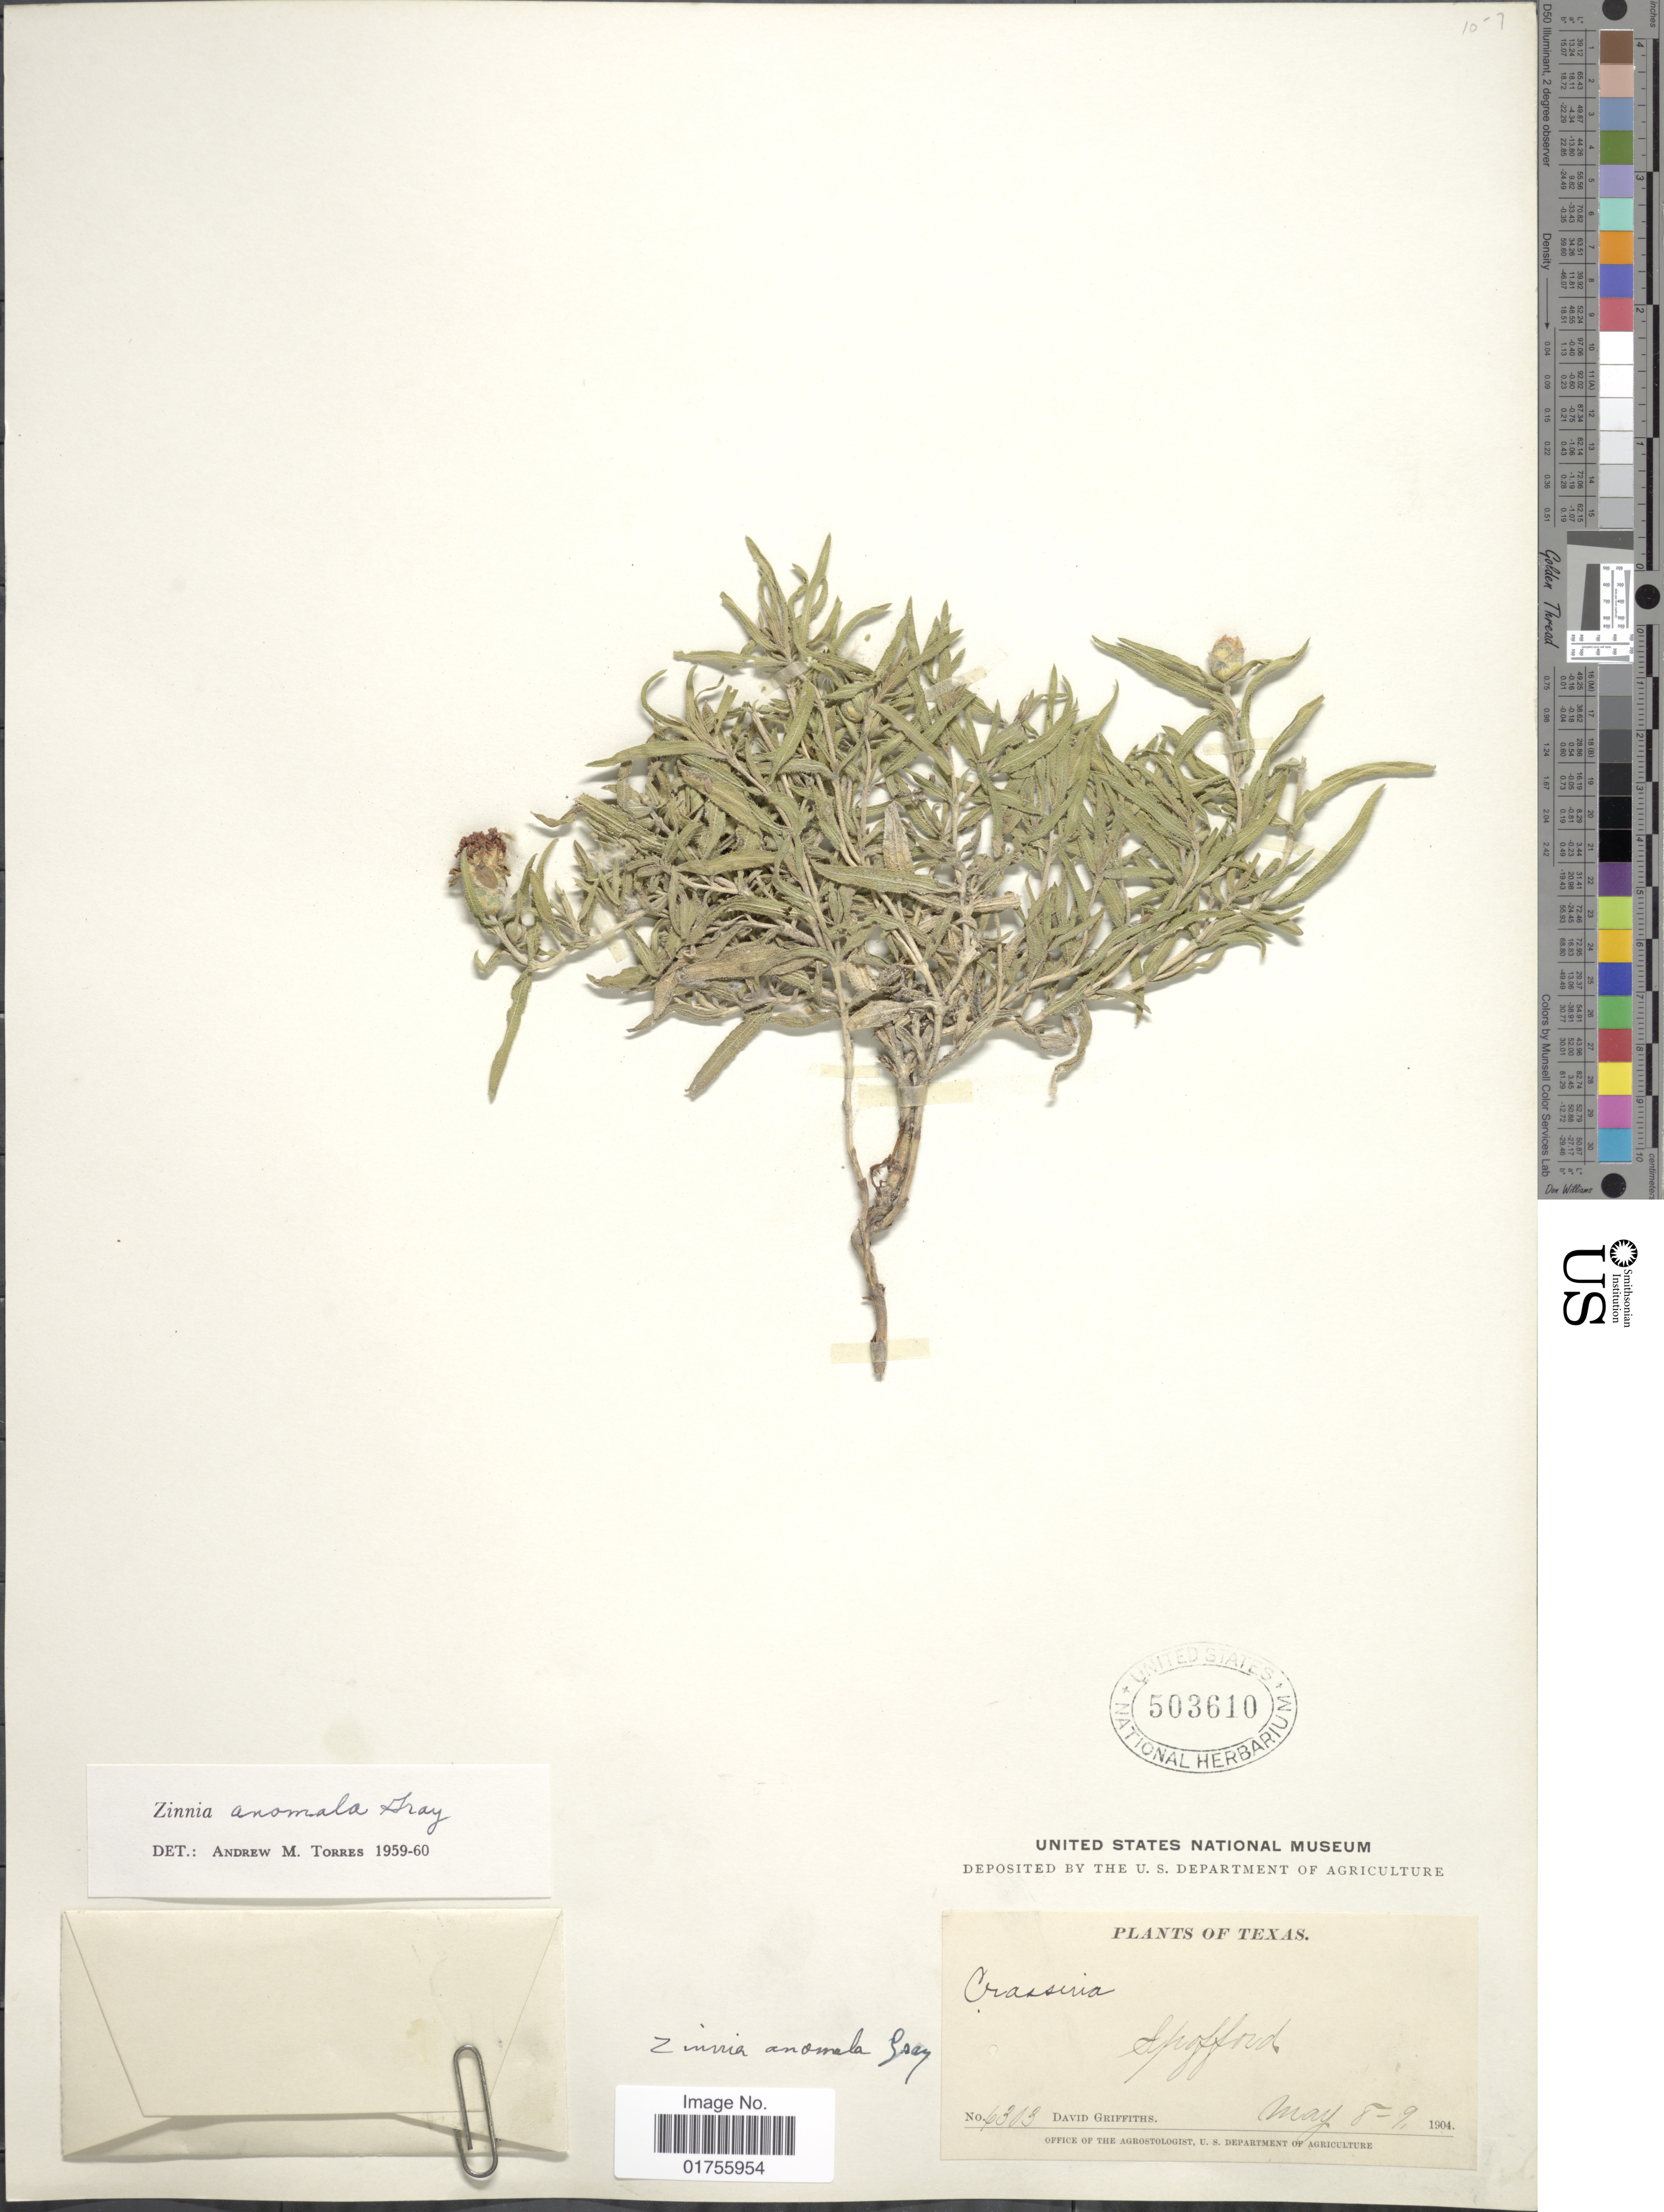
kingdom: Plantae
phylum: Tracheophyta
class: Magnoliopsida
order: Asterales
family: Asteraceae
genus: Zinnia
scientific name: Zinnia anomala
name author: A. Gray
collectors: D. Griffiths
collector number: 6303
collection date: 1904-05-08/1904-05-09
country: United States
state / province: Texas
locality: Spofford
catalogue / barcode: US 503610